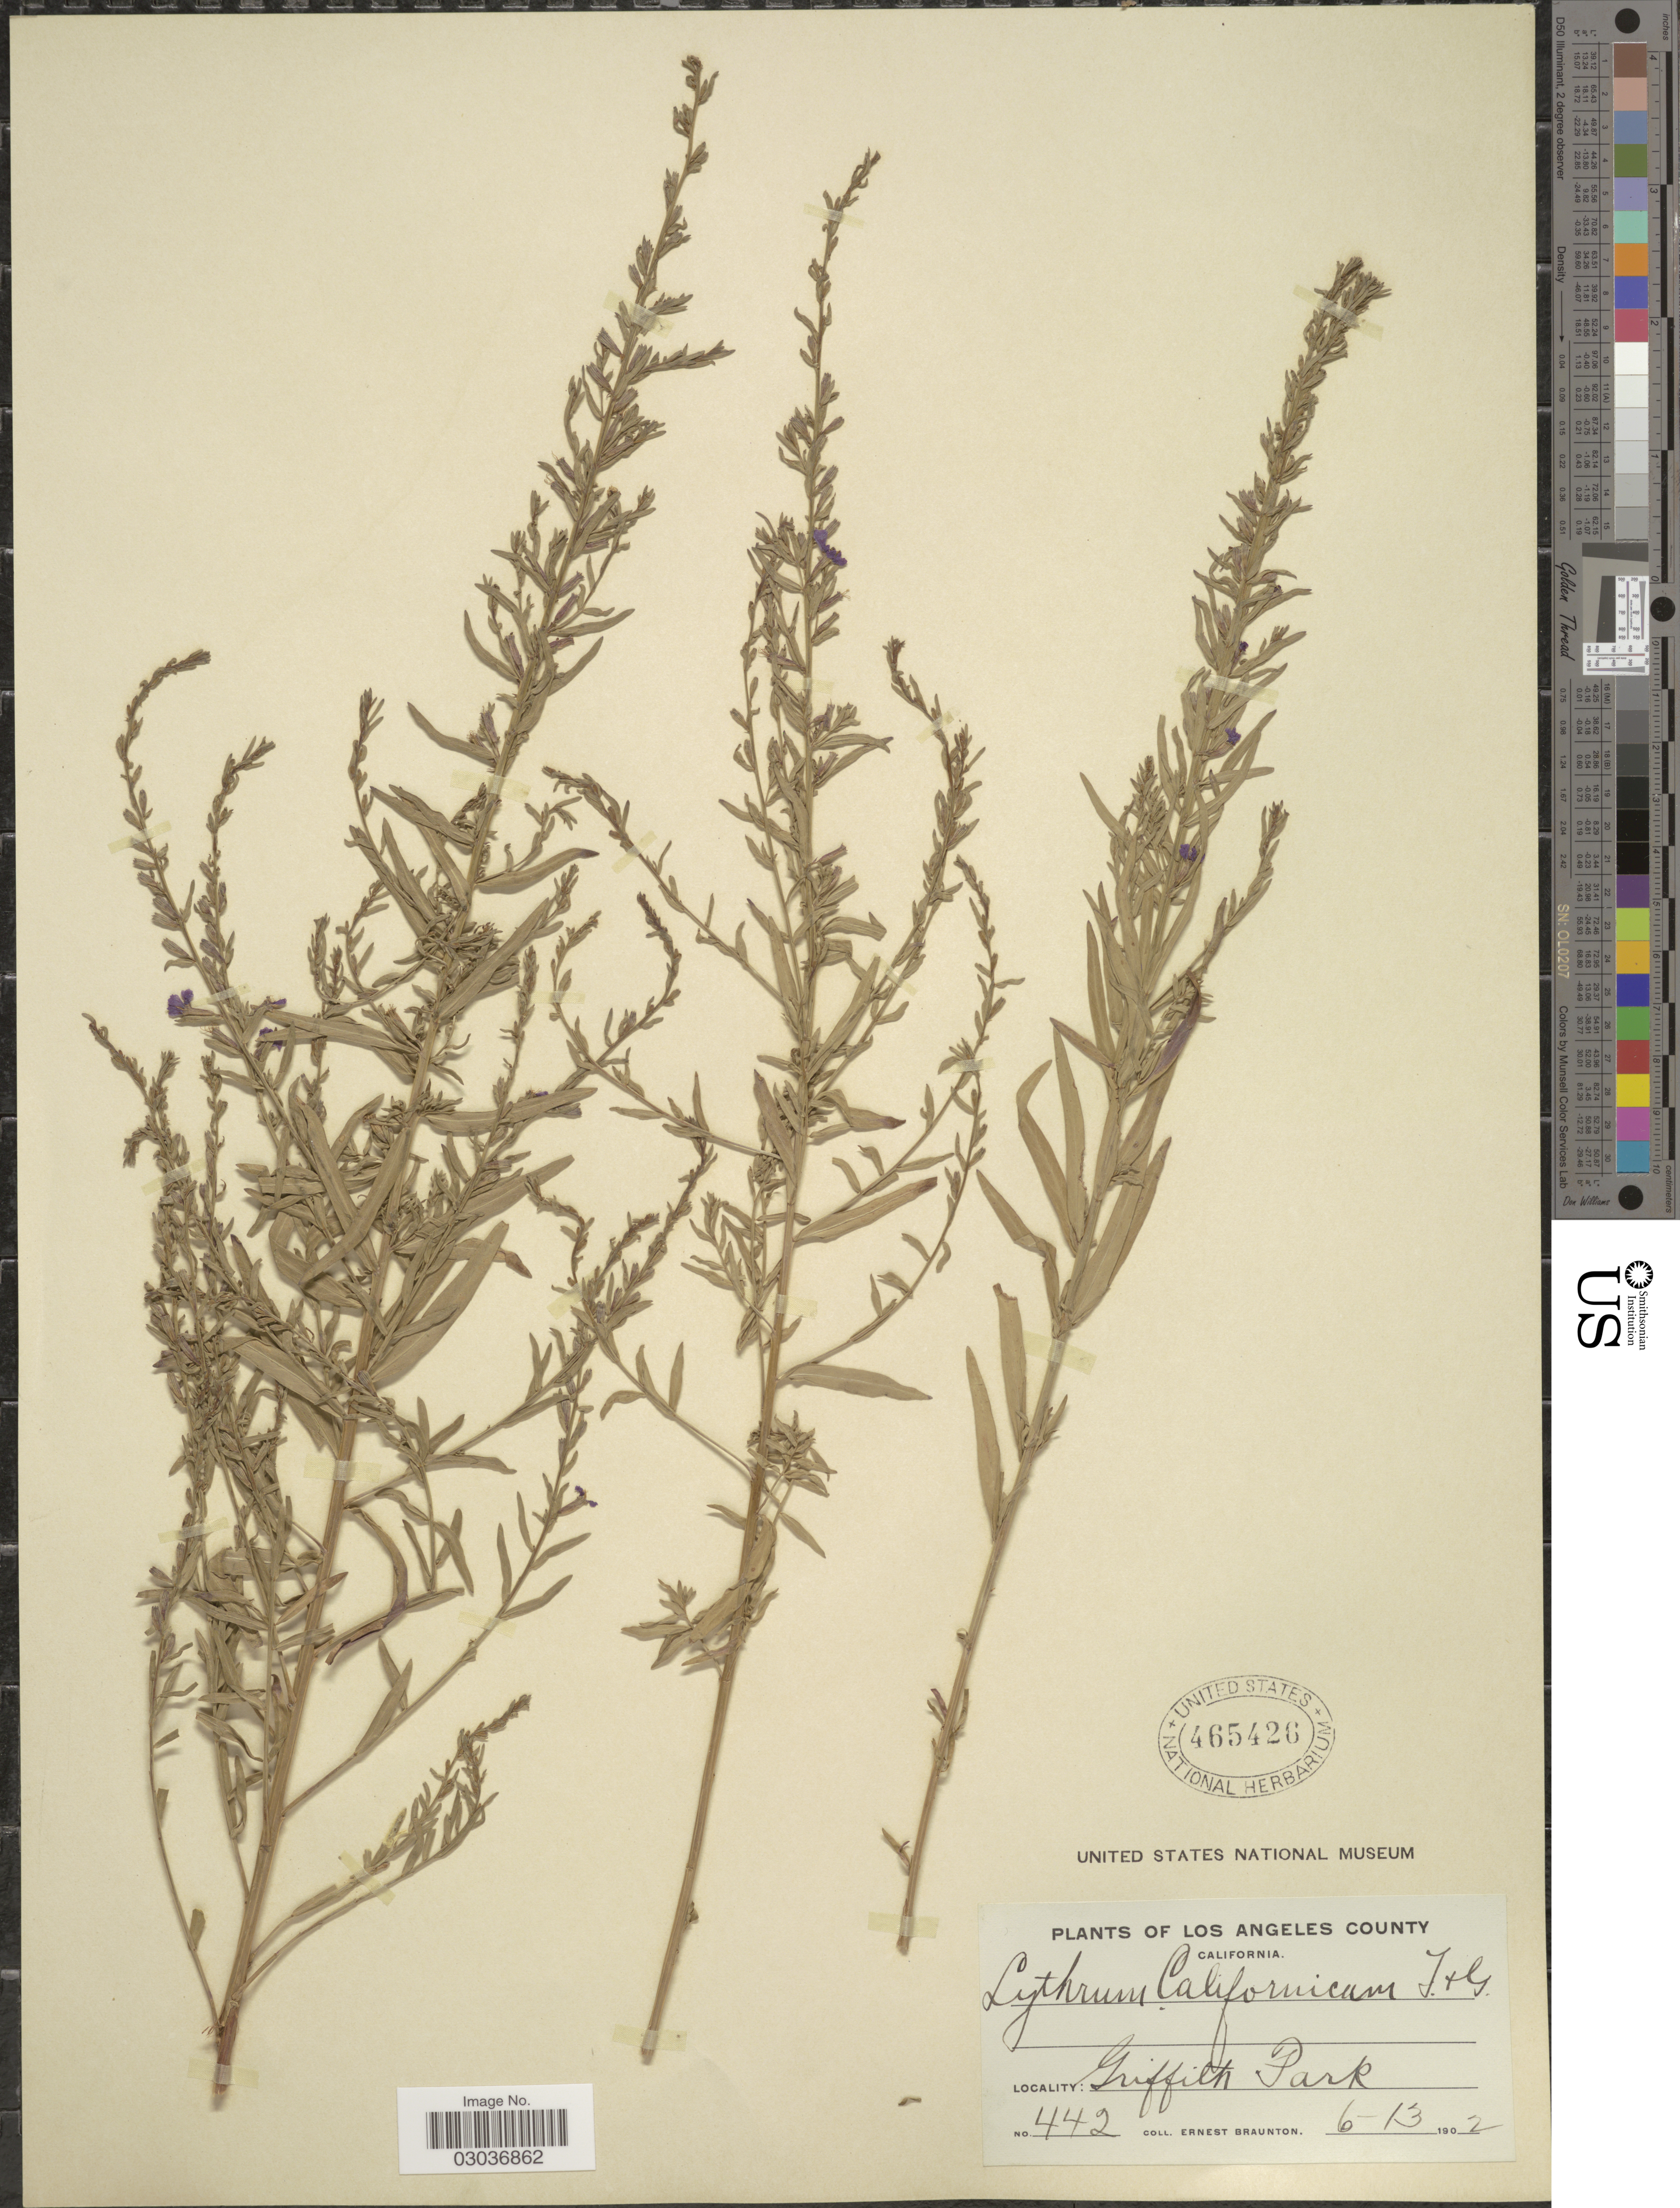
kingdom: Plantae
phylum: Tracheophyta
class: Magnoliopsida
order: Myrtales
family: Lythraceae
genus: Lythrum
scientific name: Lythrum californicum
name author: Torr. & A. Gray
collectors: E. Braunton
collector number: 442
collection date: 1902-06-13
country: United States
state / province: California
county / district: Los Angeles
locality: Los Angeles County. Griffith Park.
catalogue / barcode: US 465426